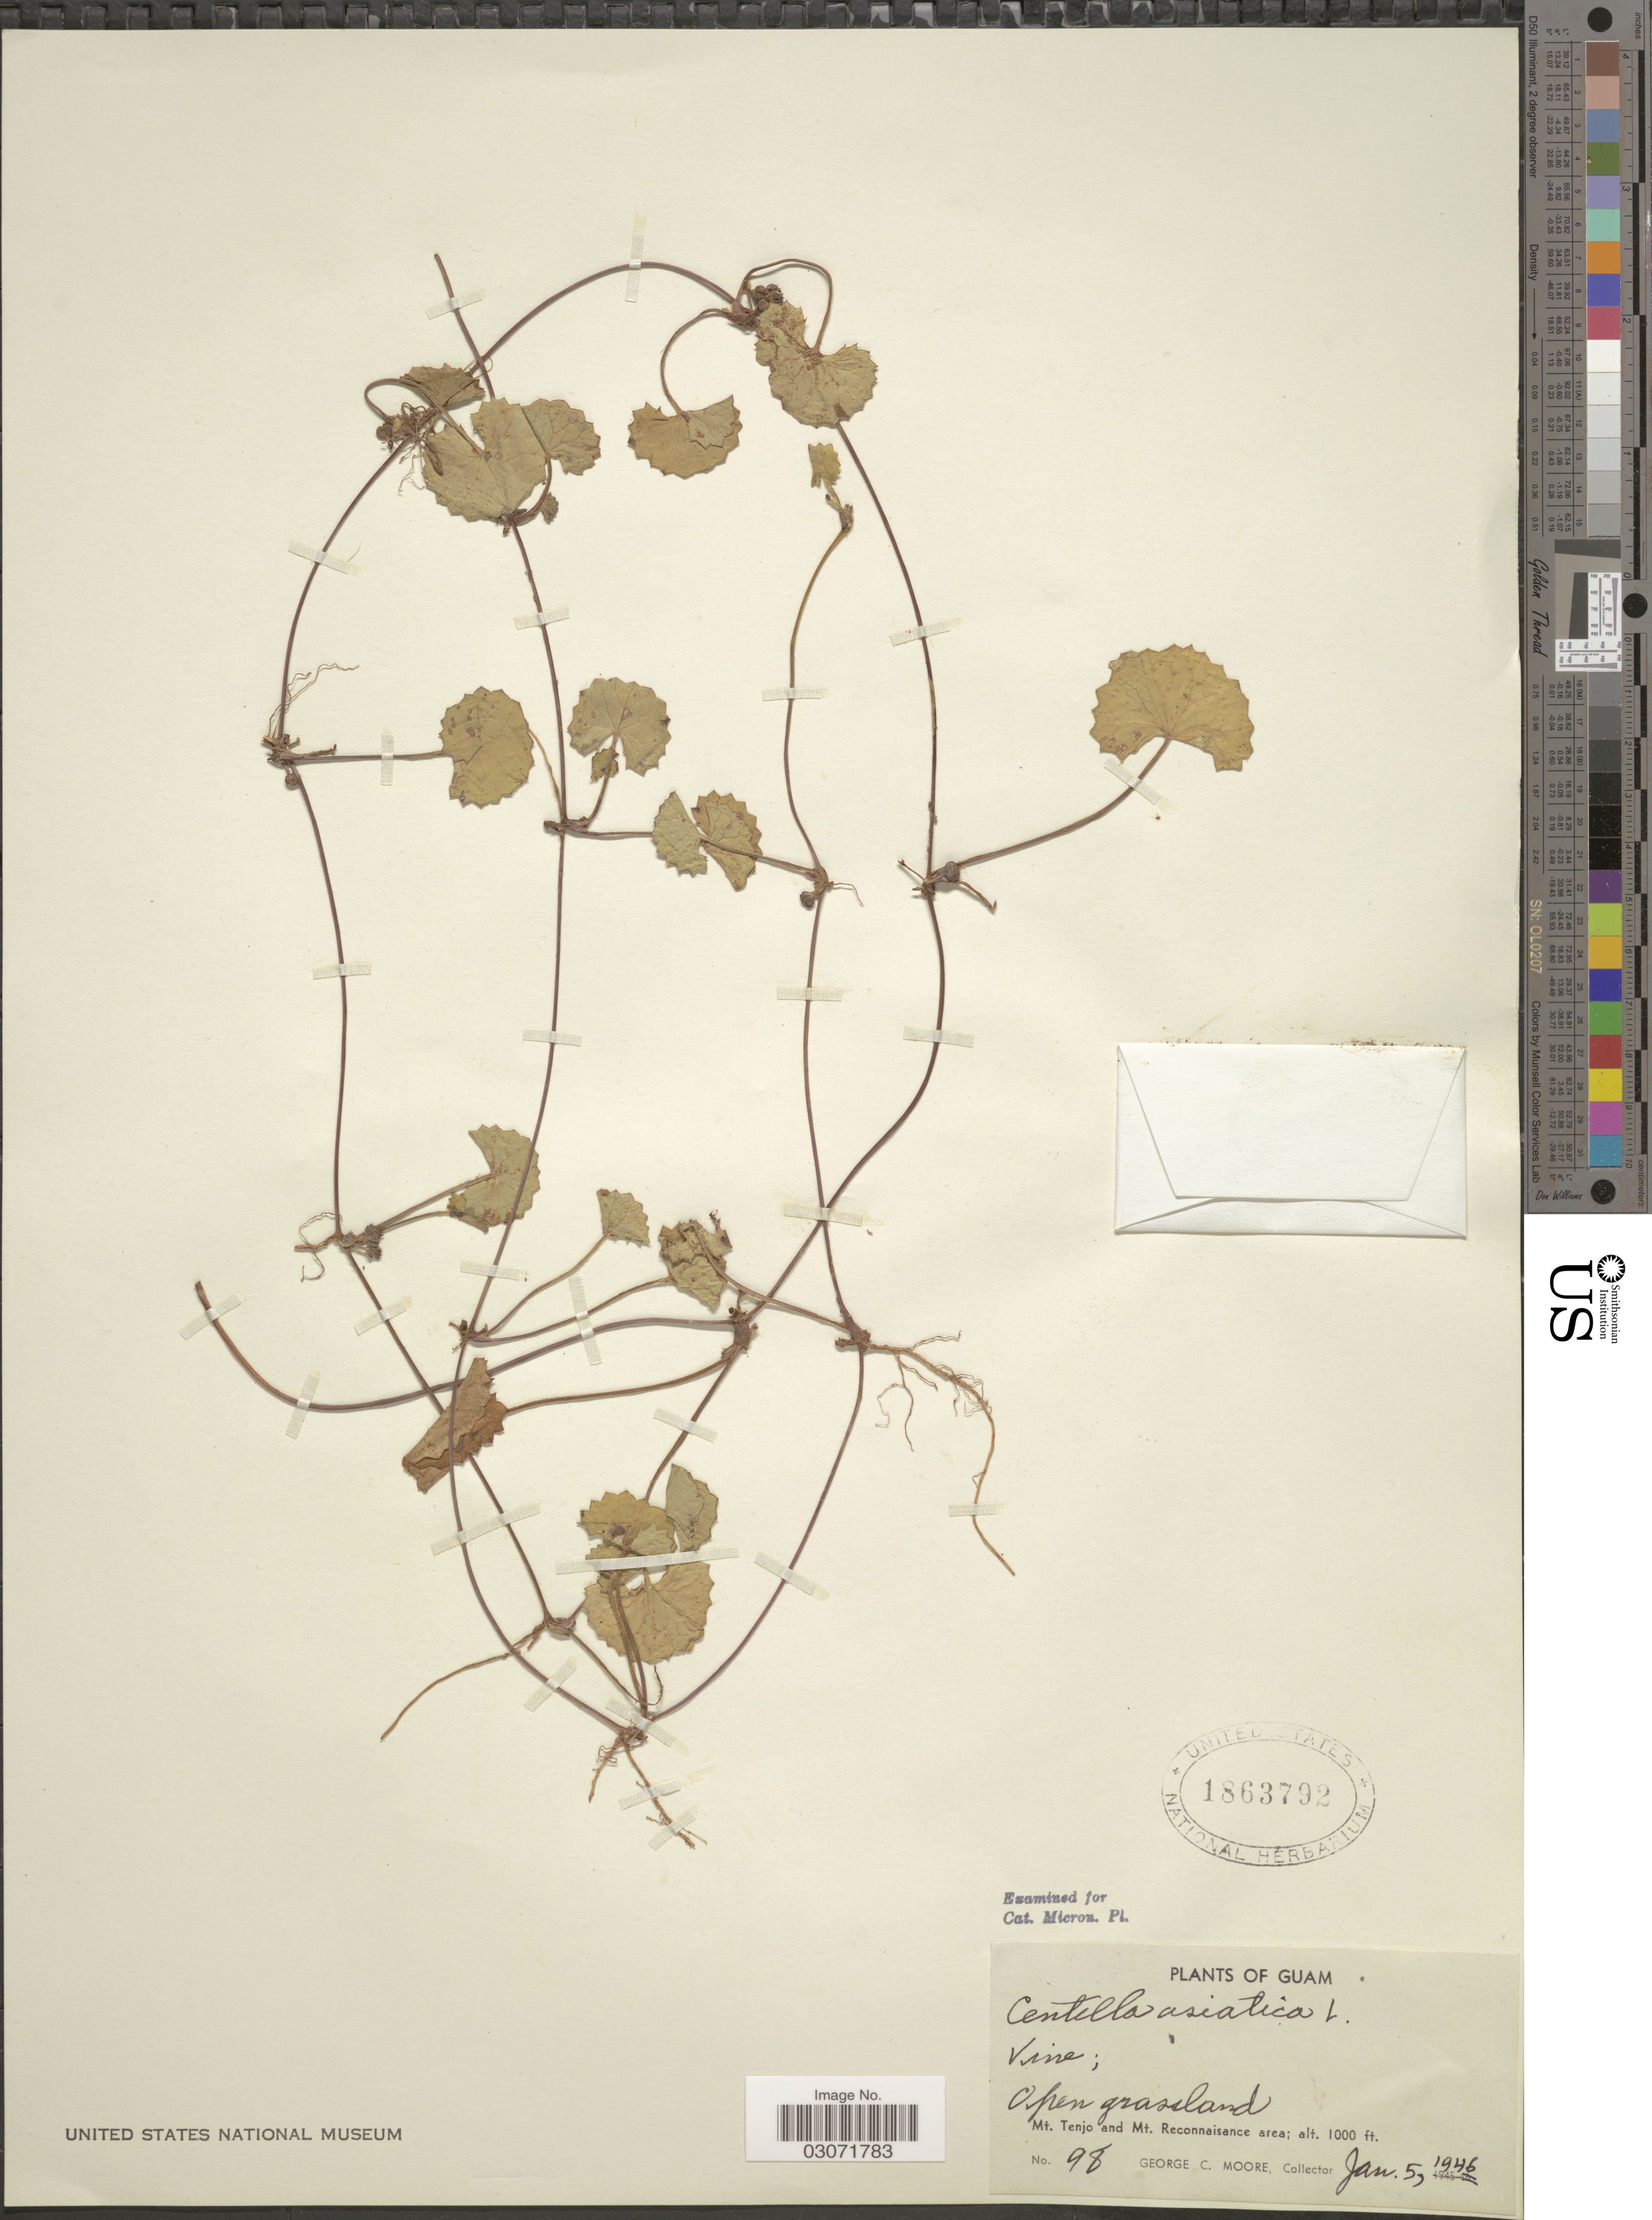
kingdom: Plantae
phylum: Tracheophyta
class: Magnoliopsida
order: Apiales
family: Apiaceae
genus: Centella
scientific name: Centella asiatica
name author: (L.) Urb.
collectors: G. C. Moore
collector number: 98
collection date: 1946-01-05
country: Guam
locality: Mt. Tenjo and Mt. Reconnaisance area.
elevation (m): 305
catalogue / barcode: US 1863792